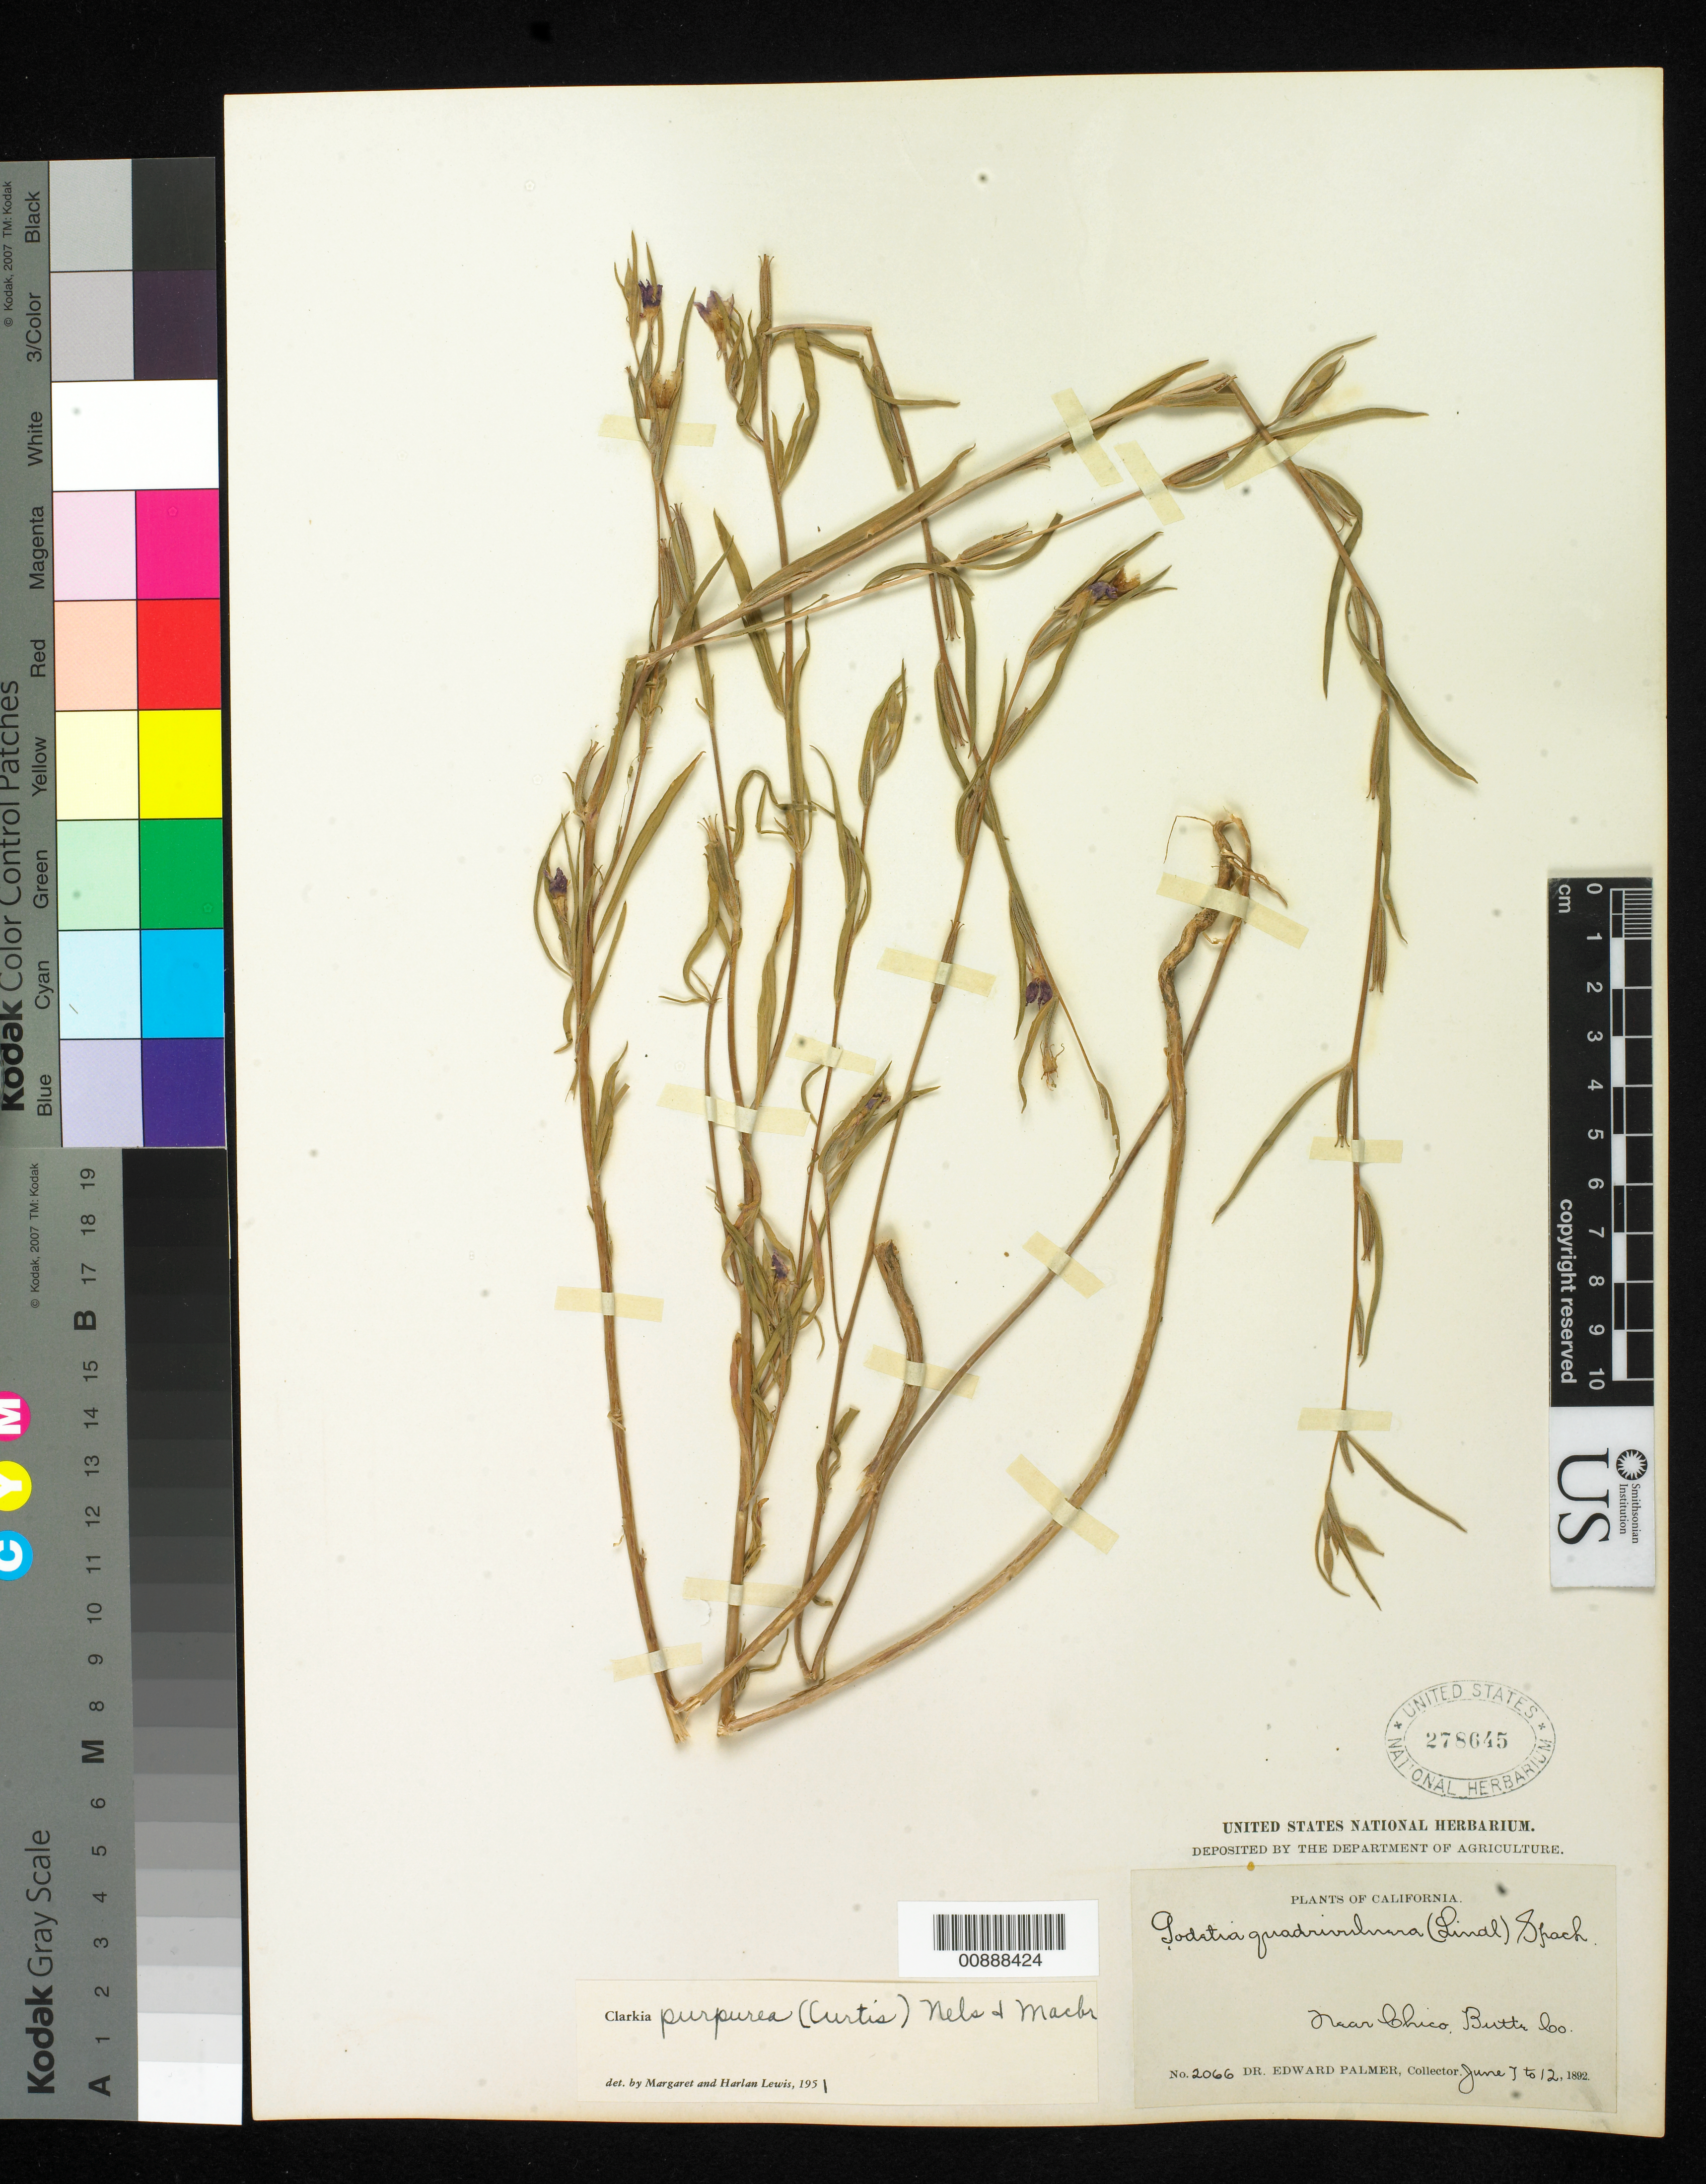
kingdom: Plantae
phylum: Tracheophyta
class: Magnoliopsida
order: Myrtales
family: Onagraceae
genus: Clarkia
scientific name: Clarkia purpurea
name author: (Curtis) A. Nelson & J.F. Macbr.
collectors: E. Palmer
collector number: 2066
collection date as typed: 07 Jun 1892 to 12 Jun 1892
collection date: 1892-06-07/1892-06-12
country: United States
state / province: California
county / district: Butte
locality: Near Chico, Butte County, California.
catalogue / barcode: US 278645